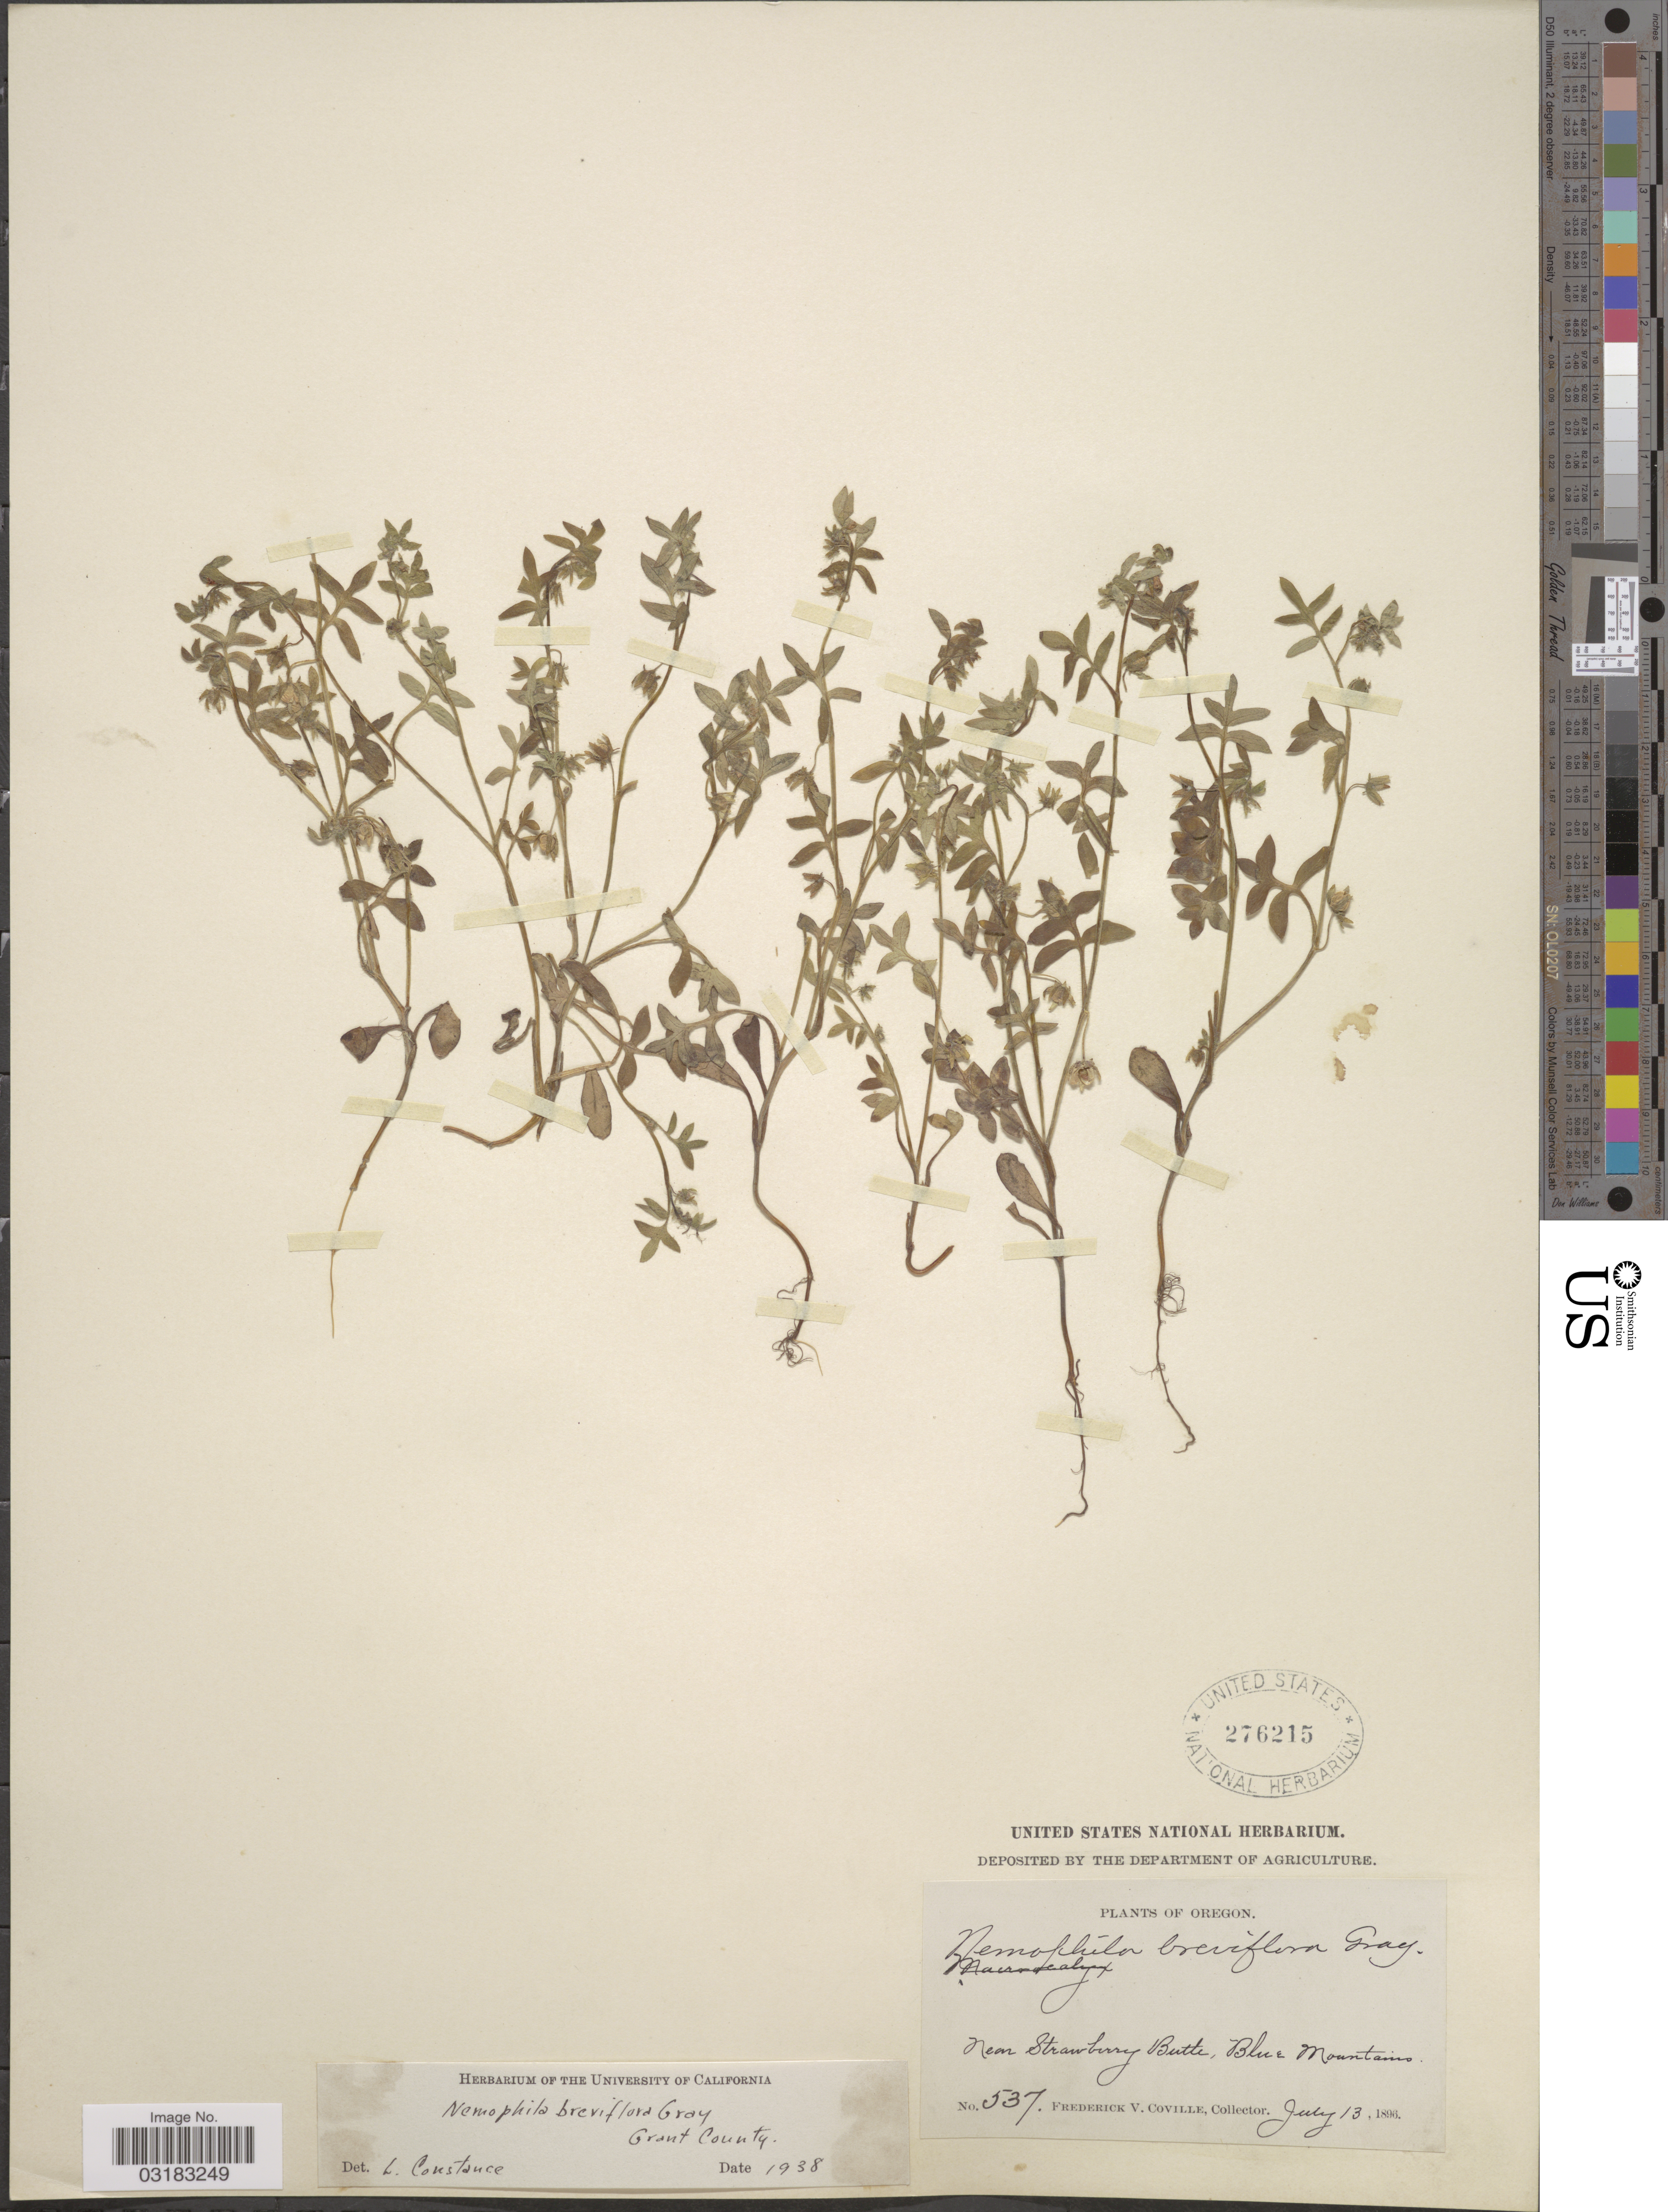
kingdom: Plantae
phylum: Tracheophyta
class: Magnoliopsida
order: Boraginales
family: Hydrophyllaceae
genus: Nemophila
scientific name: Nemophila breviflora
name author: A. Gray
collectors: F. V. Coville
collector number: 537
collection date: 1896-07-13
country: United States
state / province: Oregon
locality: Near Strawberry Butte, Blue Mountains.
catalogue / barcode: US 276215